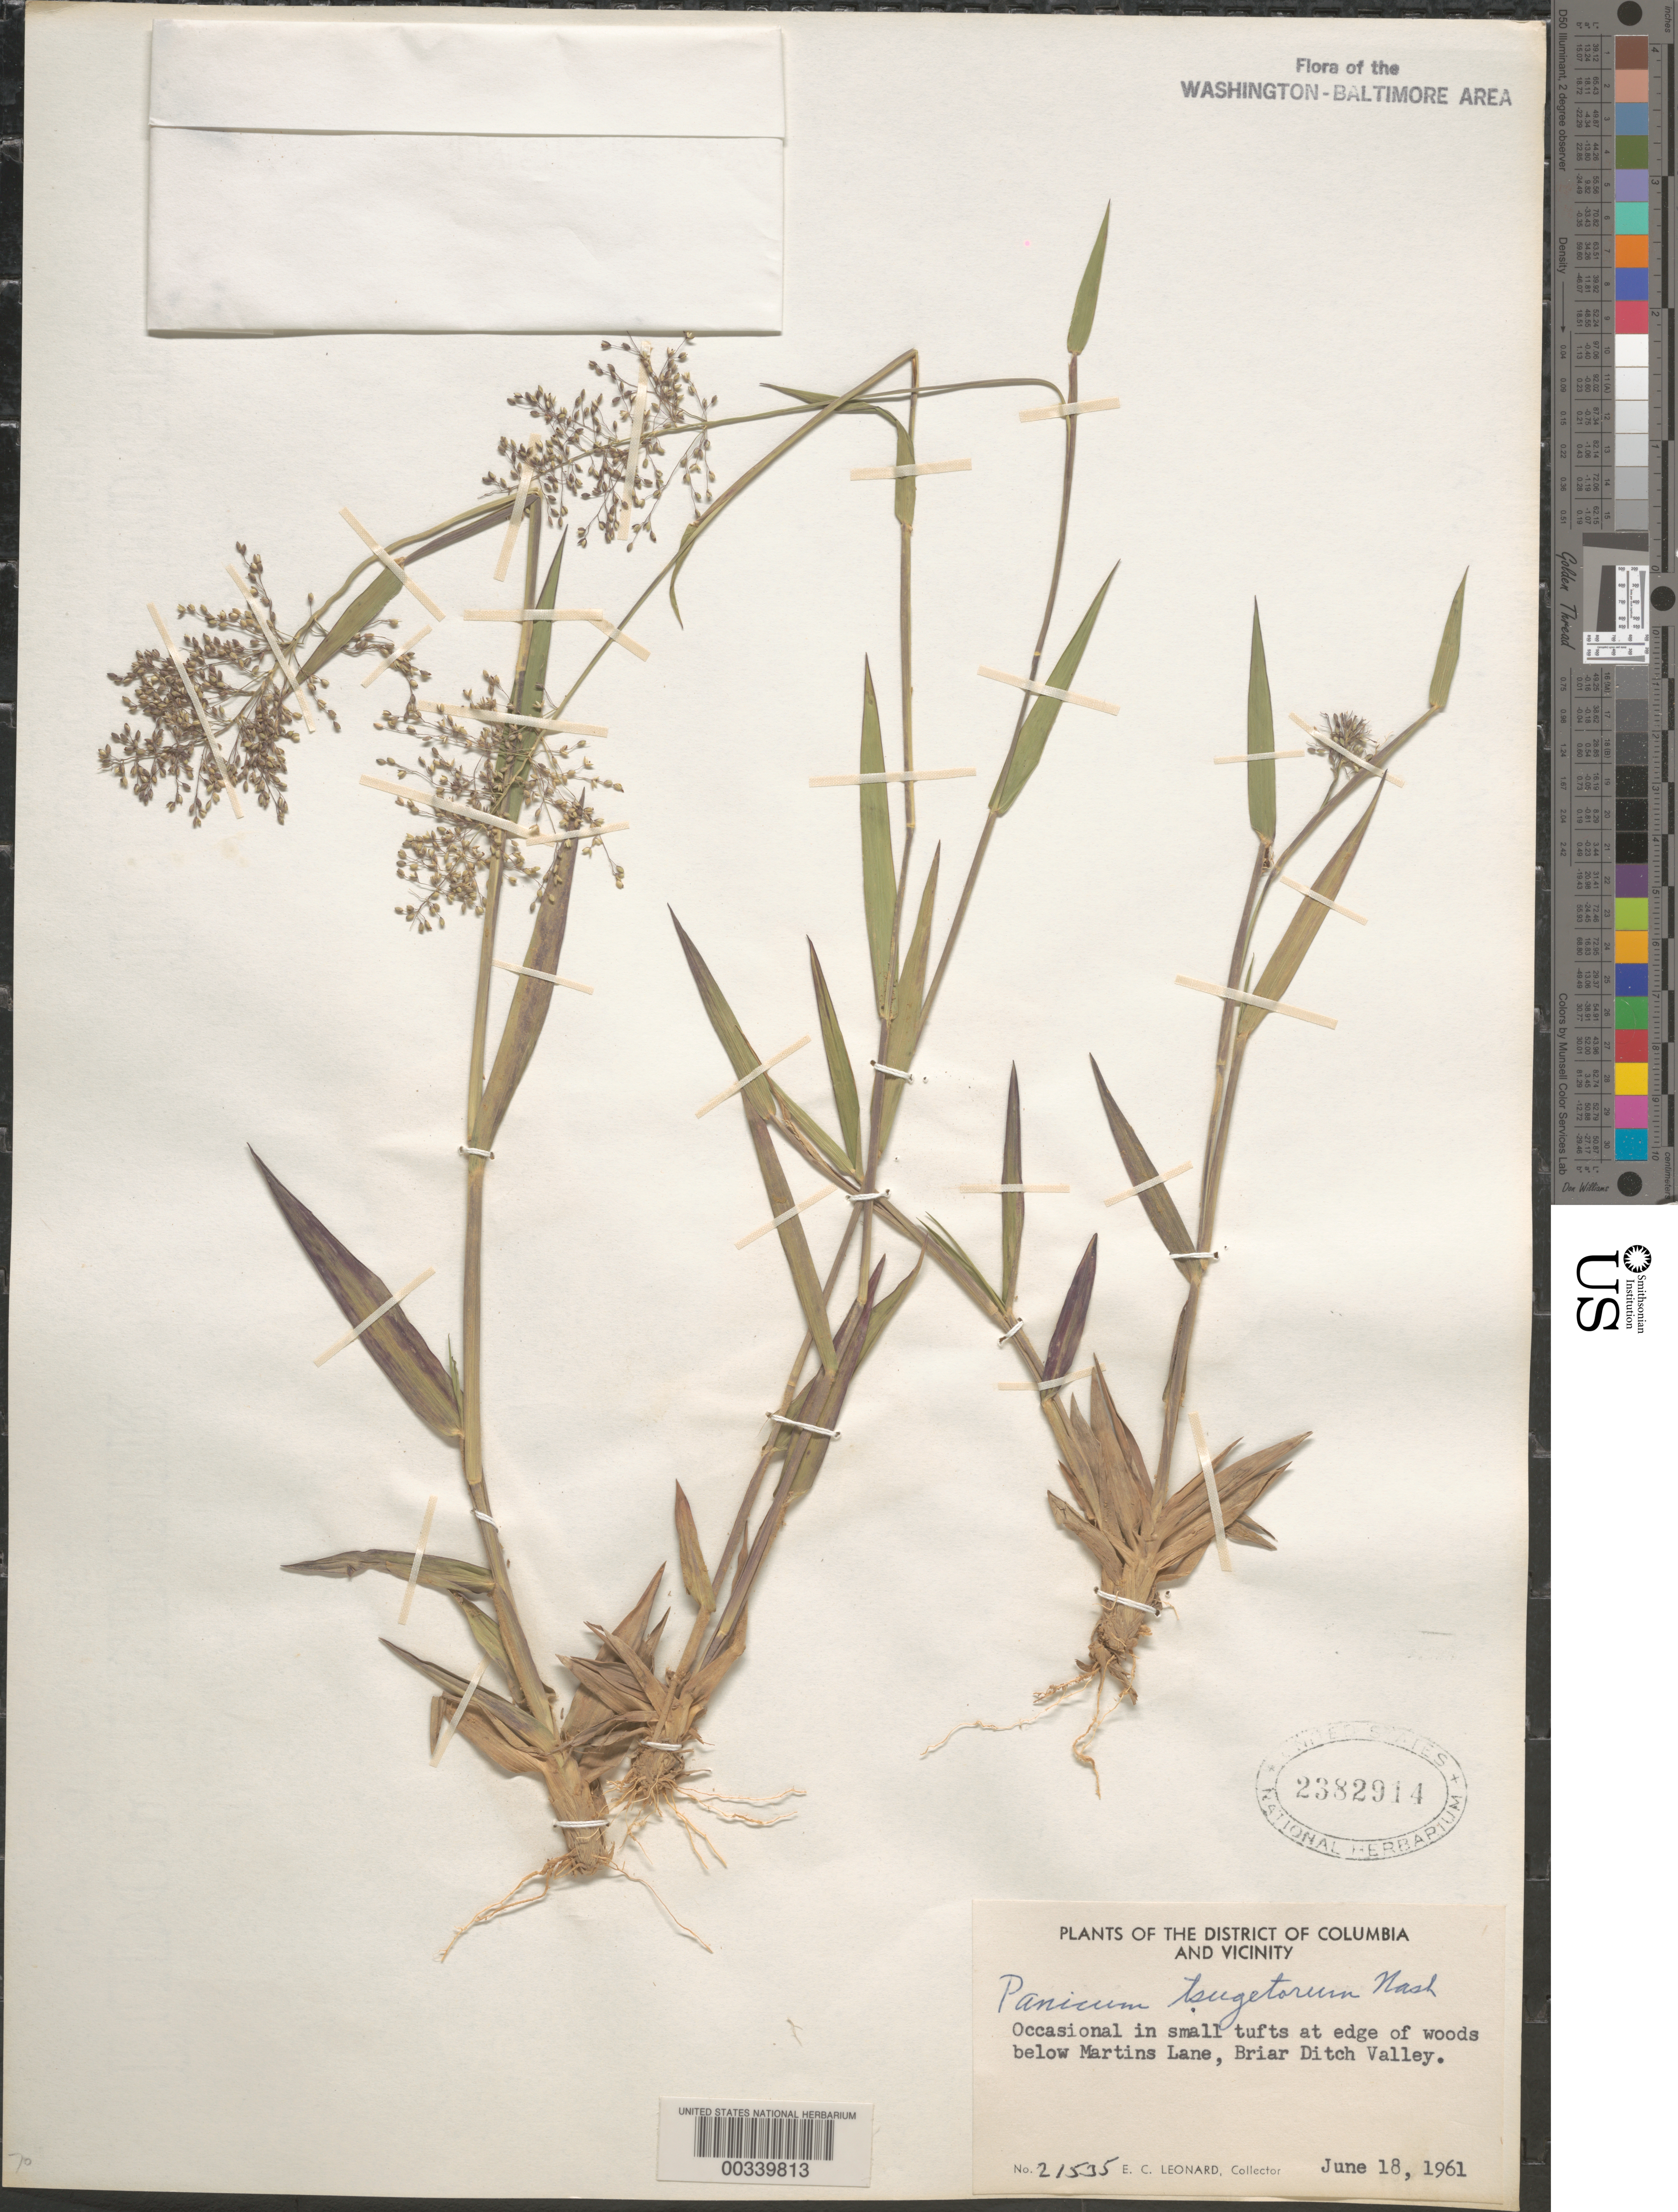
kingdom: Plantae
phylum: Tracheophyta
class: Liliopsida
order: Poales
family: Poaceae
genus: Dichanthelium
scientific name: Dichanthelium sabulorum var. patulum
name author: Nash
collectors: E. C. Leonard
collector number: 21535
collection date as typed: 18 Jun 1961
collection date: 1961-06-18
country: United States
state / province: Maryland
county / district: Prince George's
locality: Below Martins Lane, Briar Ditch Valley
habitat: Woods edge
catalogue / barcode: US 2382914